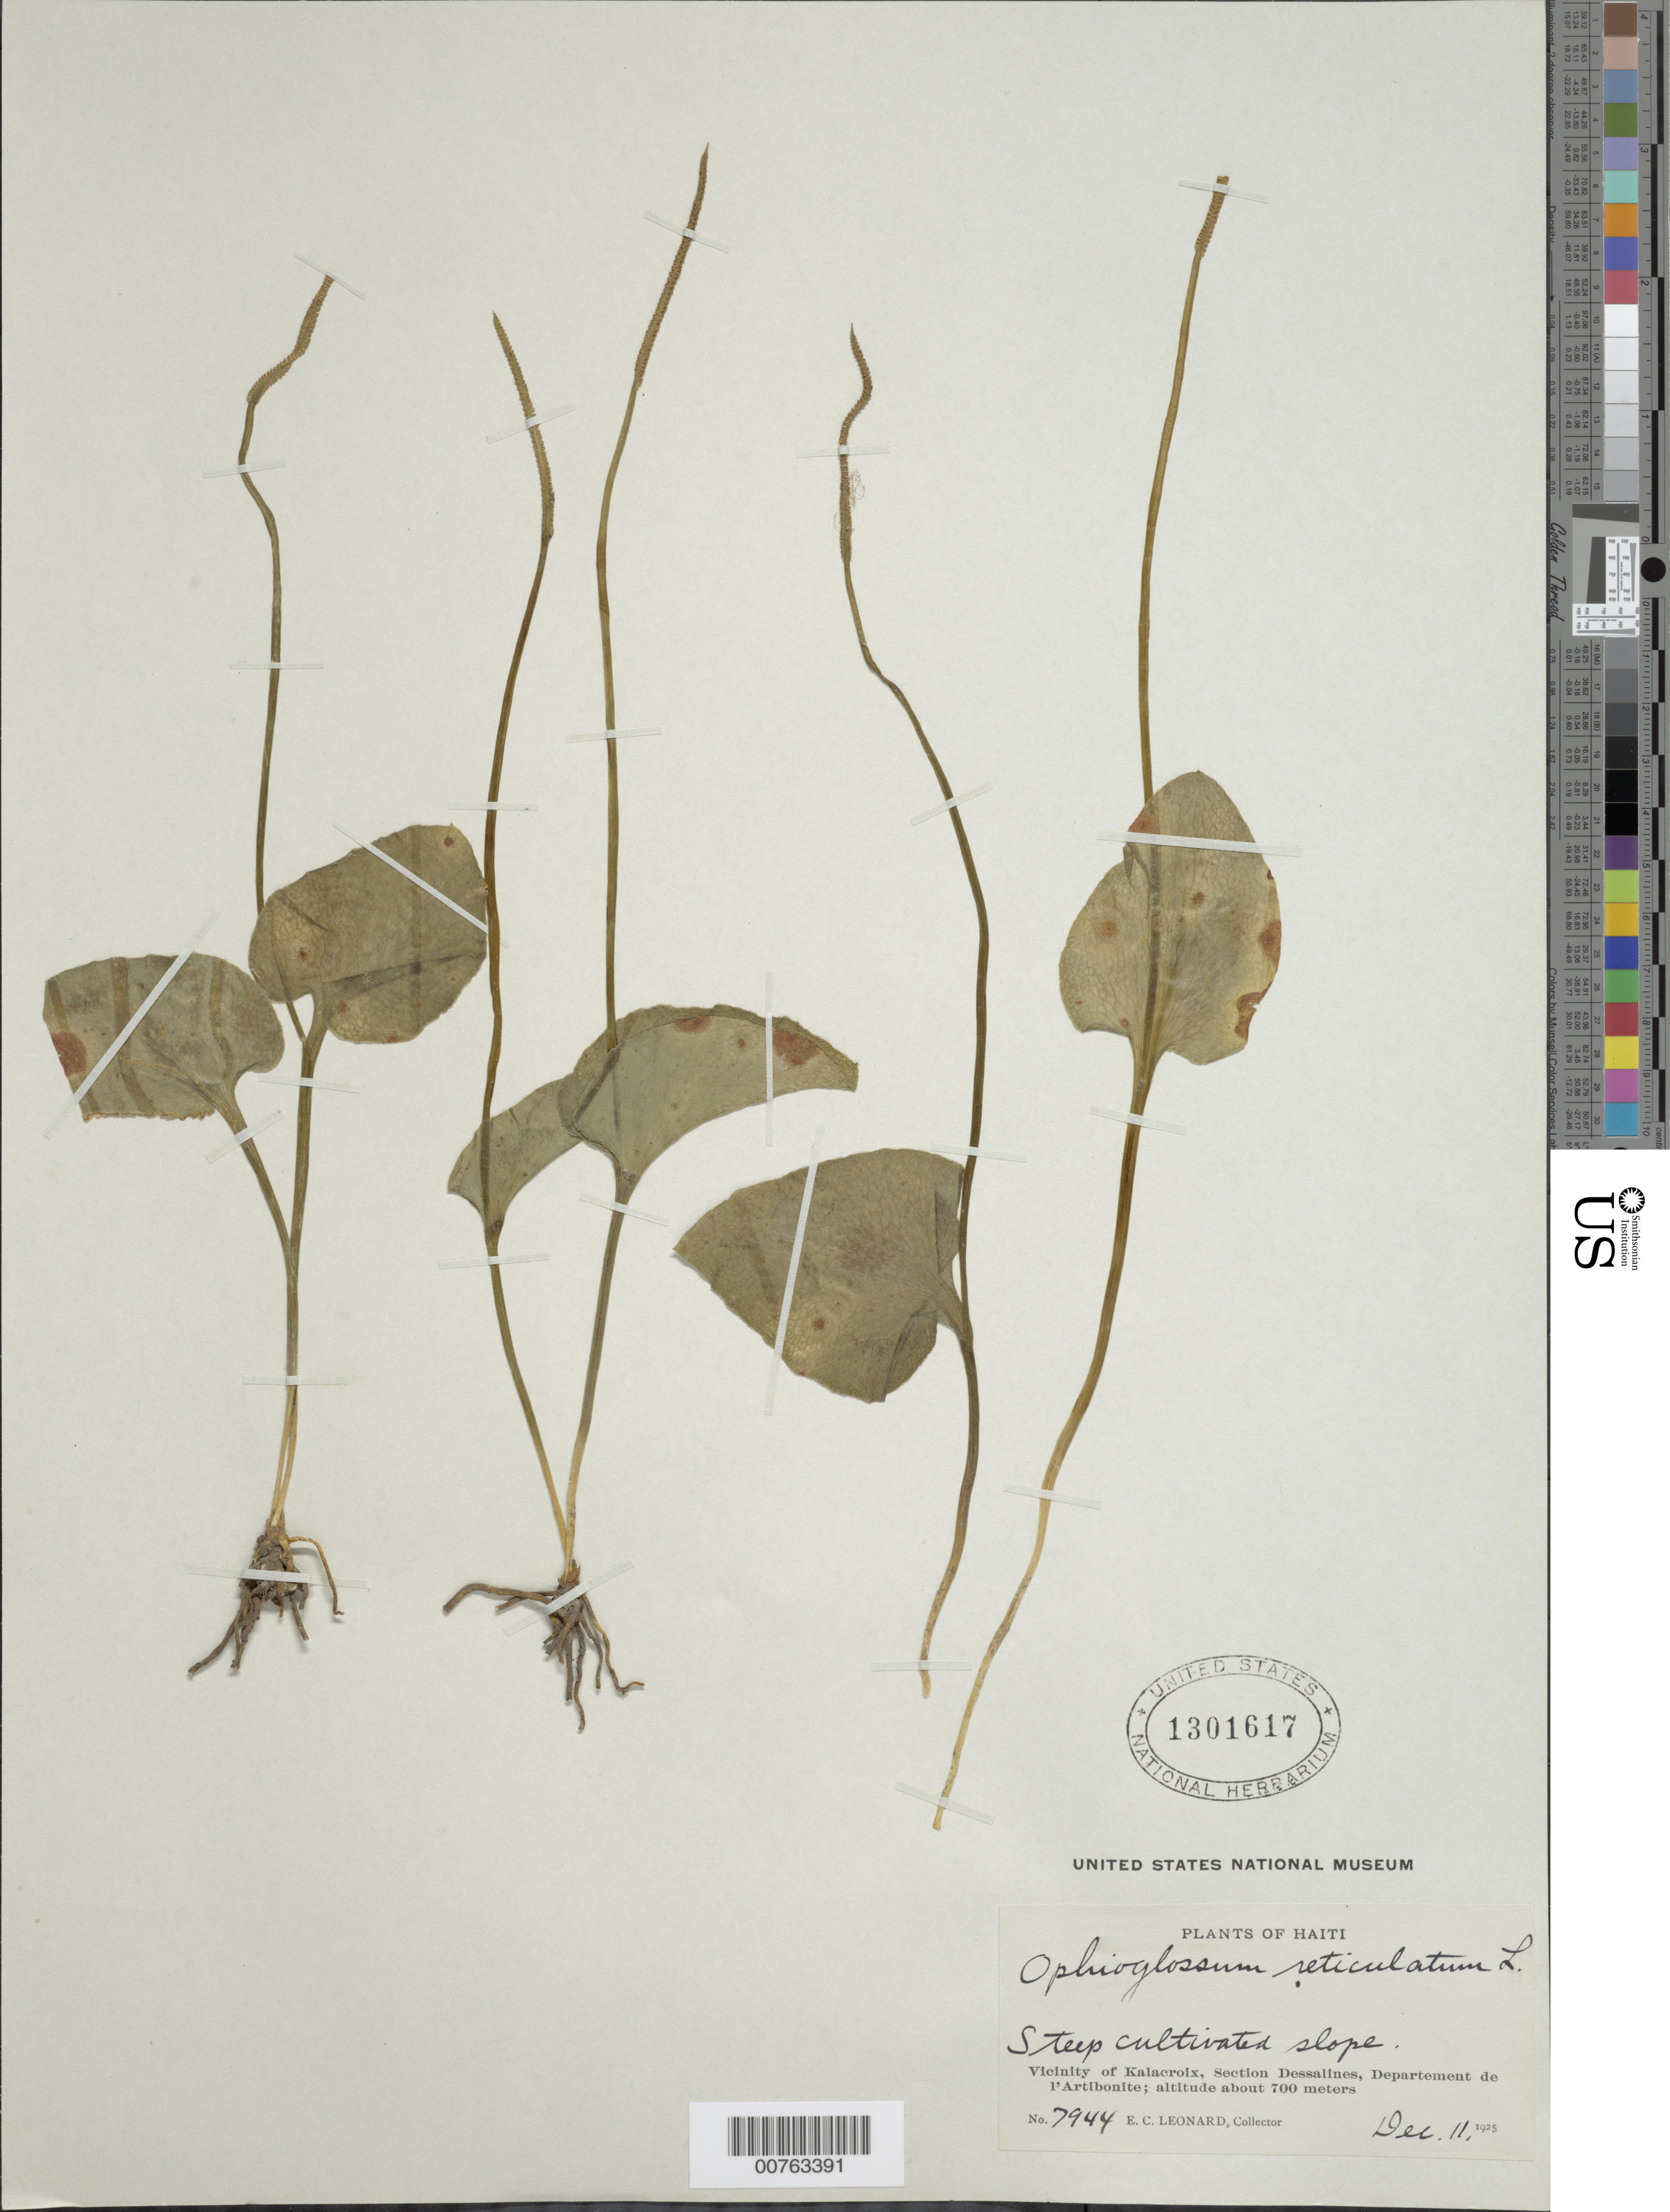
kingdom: Plantae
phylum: Tracheophyta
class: Polypodiopsida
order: Ophioglossales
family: Ophioglossaceae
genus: Ophioglossum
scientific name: Ophioglossum reticulatum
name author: L.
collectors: E. C. Leonard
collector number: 7944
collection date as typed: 11 Dec 1925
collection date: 1925-12-11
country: Haiti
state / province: Artibonite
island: Hispaniola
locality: Vicinity of Kalacroix, Section Dessalines, Departement de l'Artibonite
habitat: Steep cultivated slope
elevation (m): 700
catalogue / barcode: US 1301617